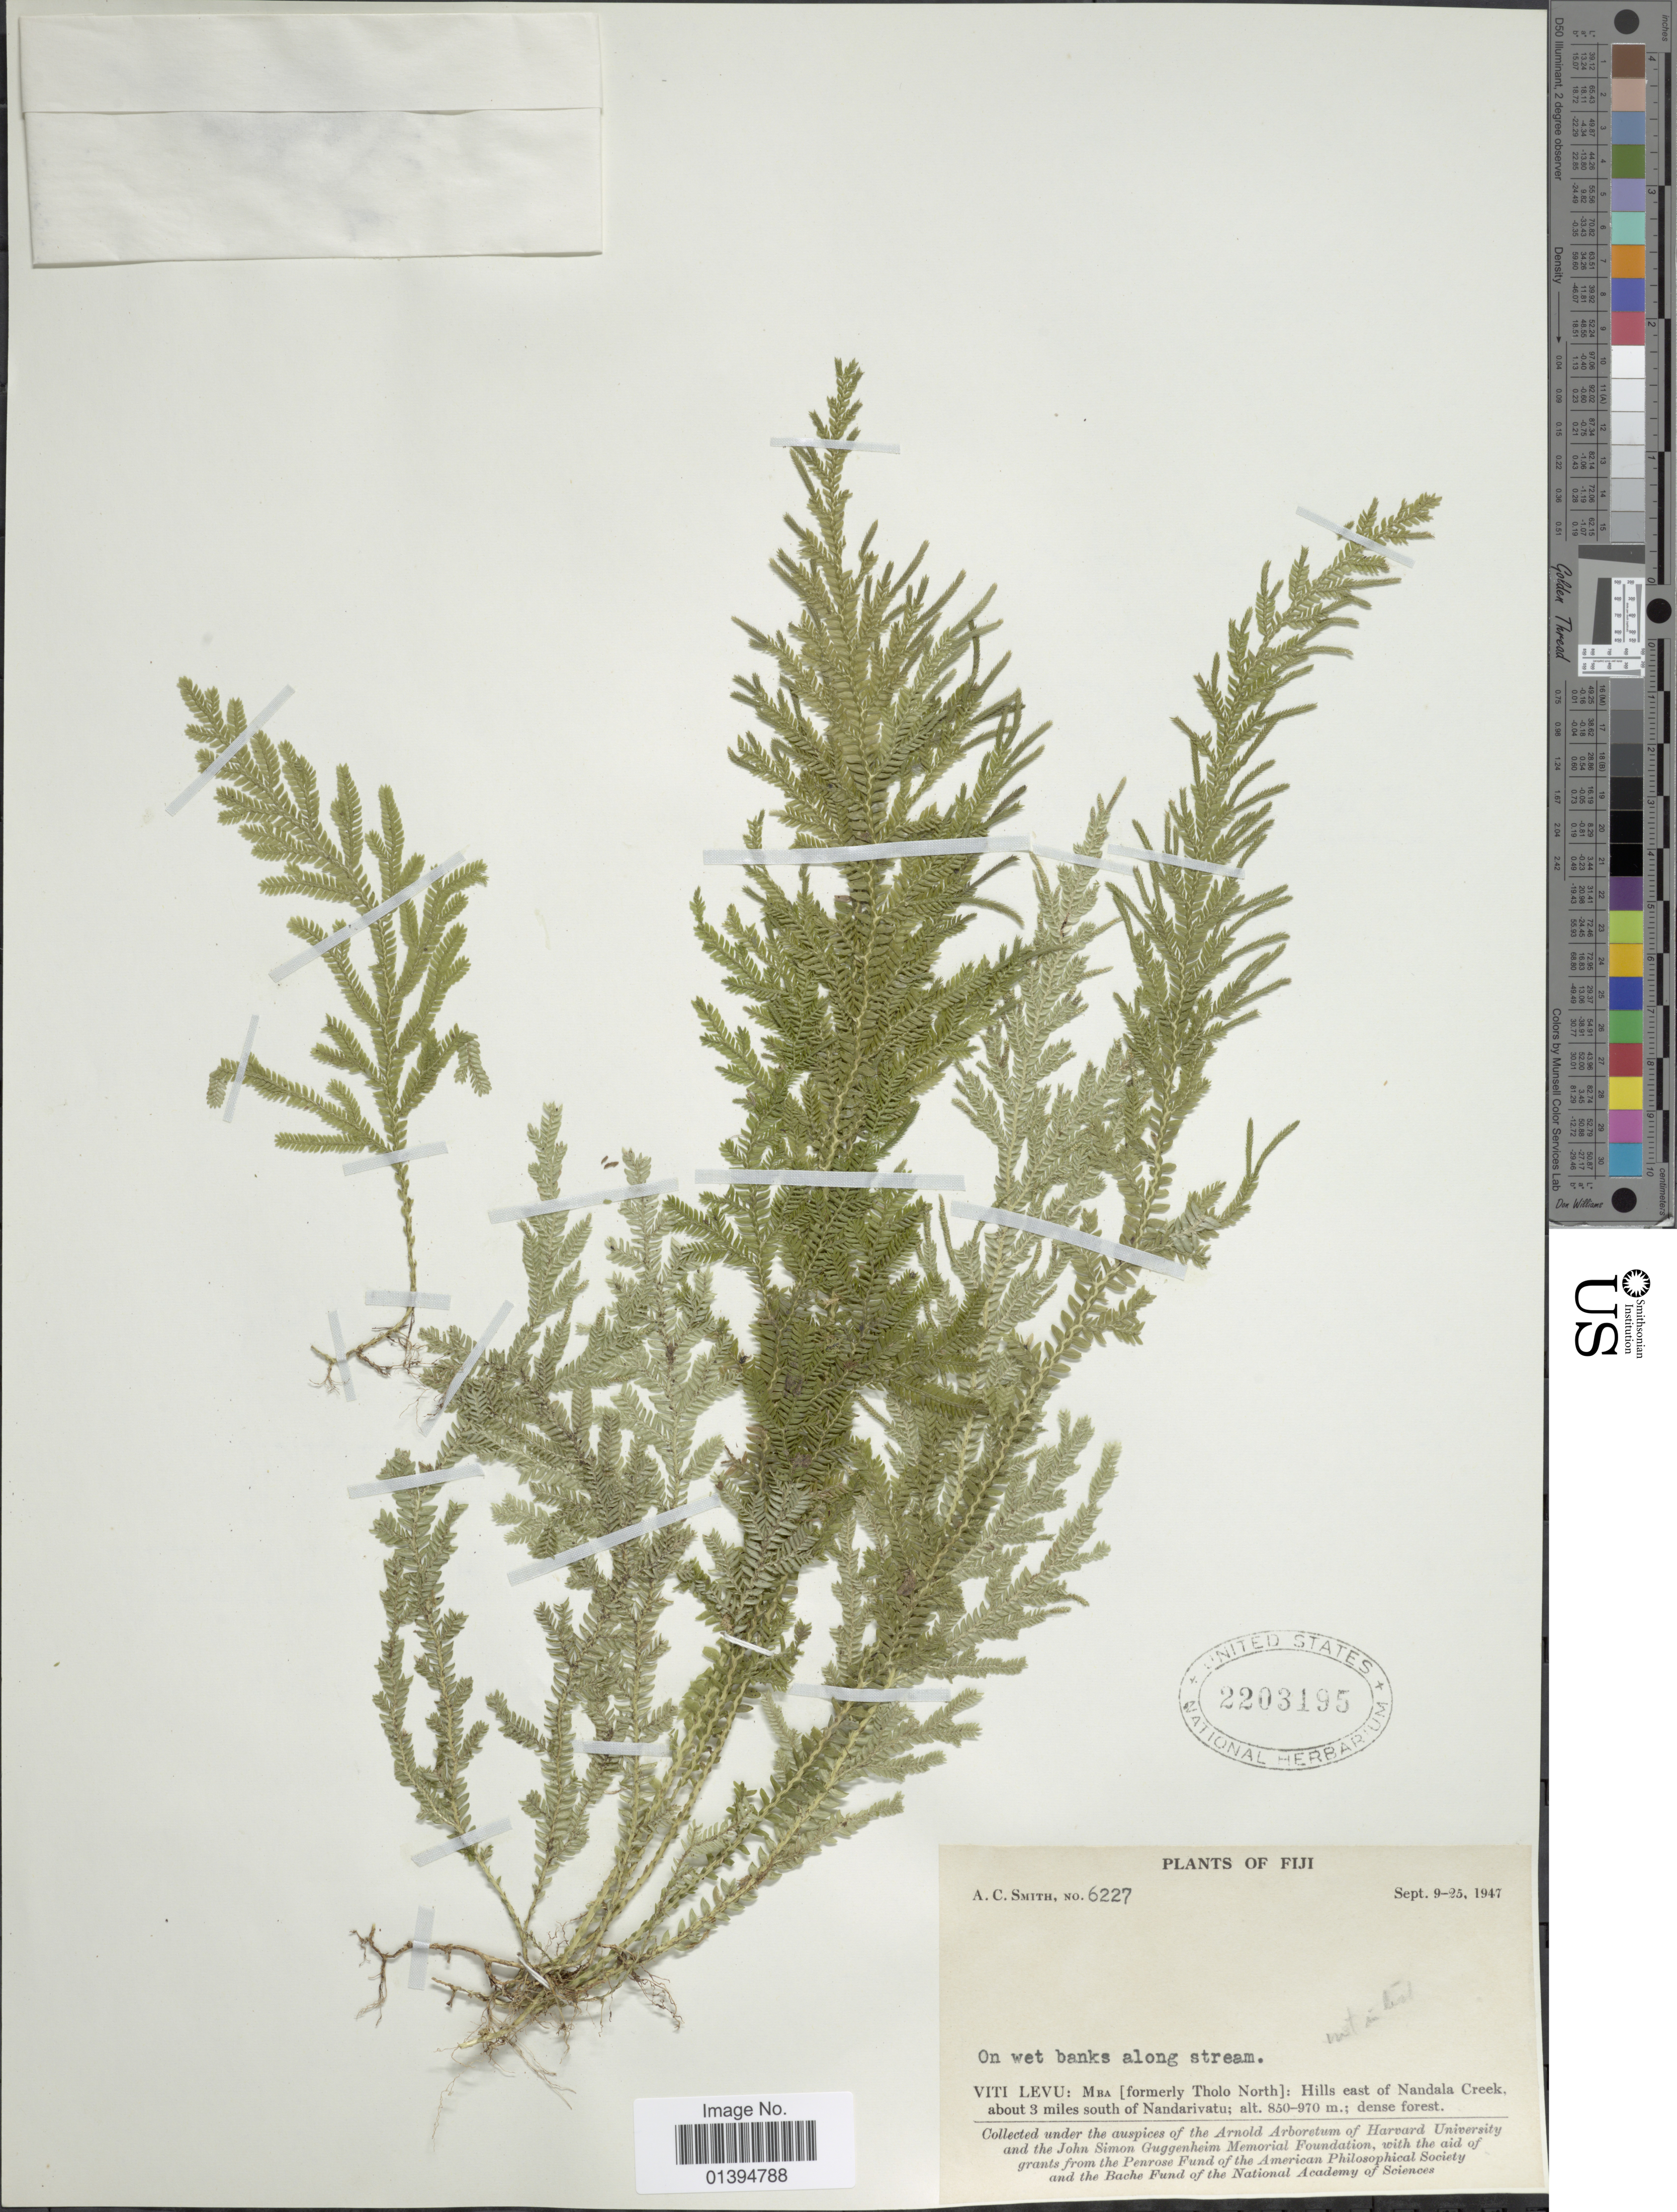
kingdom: Plantae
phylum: Tracheophyta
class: Lycopodiopsida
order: Selaginellales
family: Selaginellaceae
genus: Selaginella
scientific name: Selaginella sp.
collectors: A. C. Smith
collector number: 6227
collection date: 1947-09-09/1947-09-25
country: Fiji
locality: Viti Levu: Mba [formerly Tholo North]: hills East of Nandala Creek, about 3 miles south of Nandarivatu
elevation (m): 850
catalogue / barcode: US 2203195